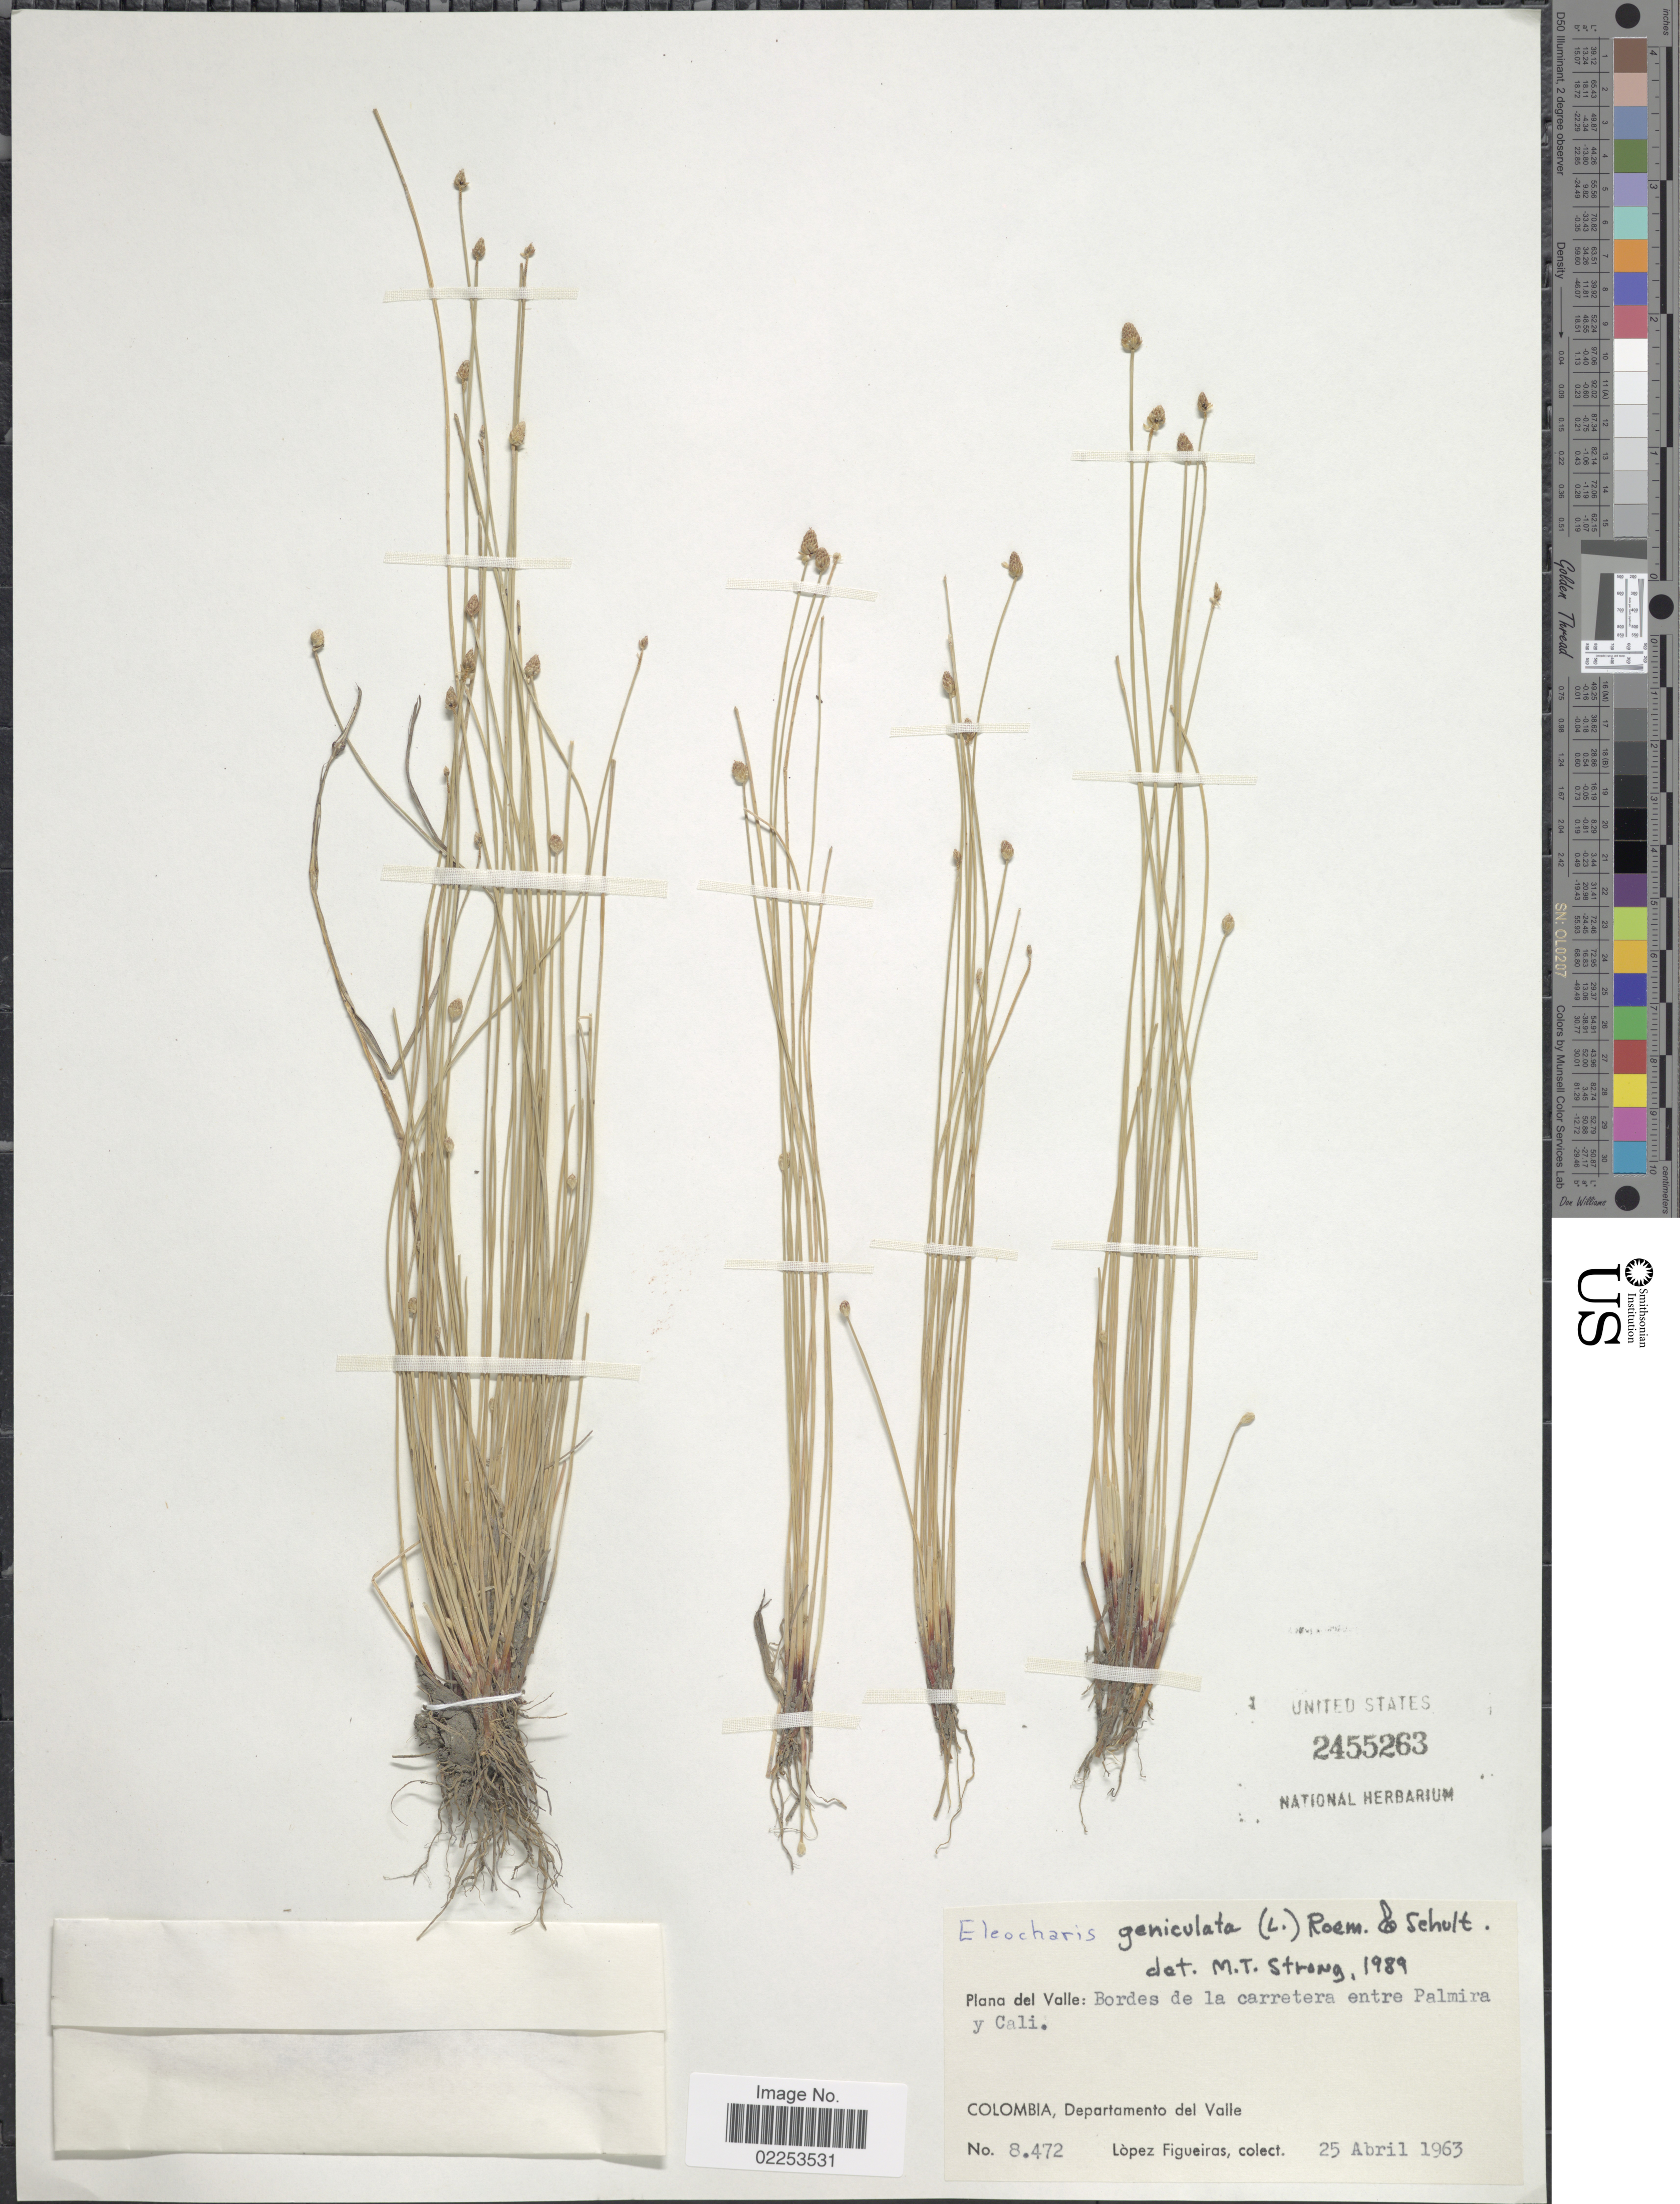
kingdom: Plantae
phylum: Tracheophyta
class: Liliopsida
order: Poales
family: Cyperaceae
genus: Eleocharis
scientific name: Eleocharis geniculata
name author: (L.) Roem. & Schult.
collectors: M. López Figueiras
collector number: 8472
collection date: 1963-04-25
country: Colombia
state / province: Valle del Cauca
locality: Plana del Valle: Bordes de la carretera entre Palmira y Cali. Colombia, Departamento del Valle.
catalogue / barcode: US 2455263